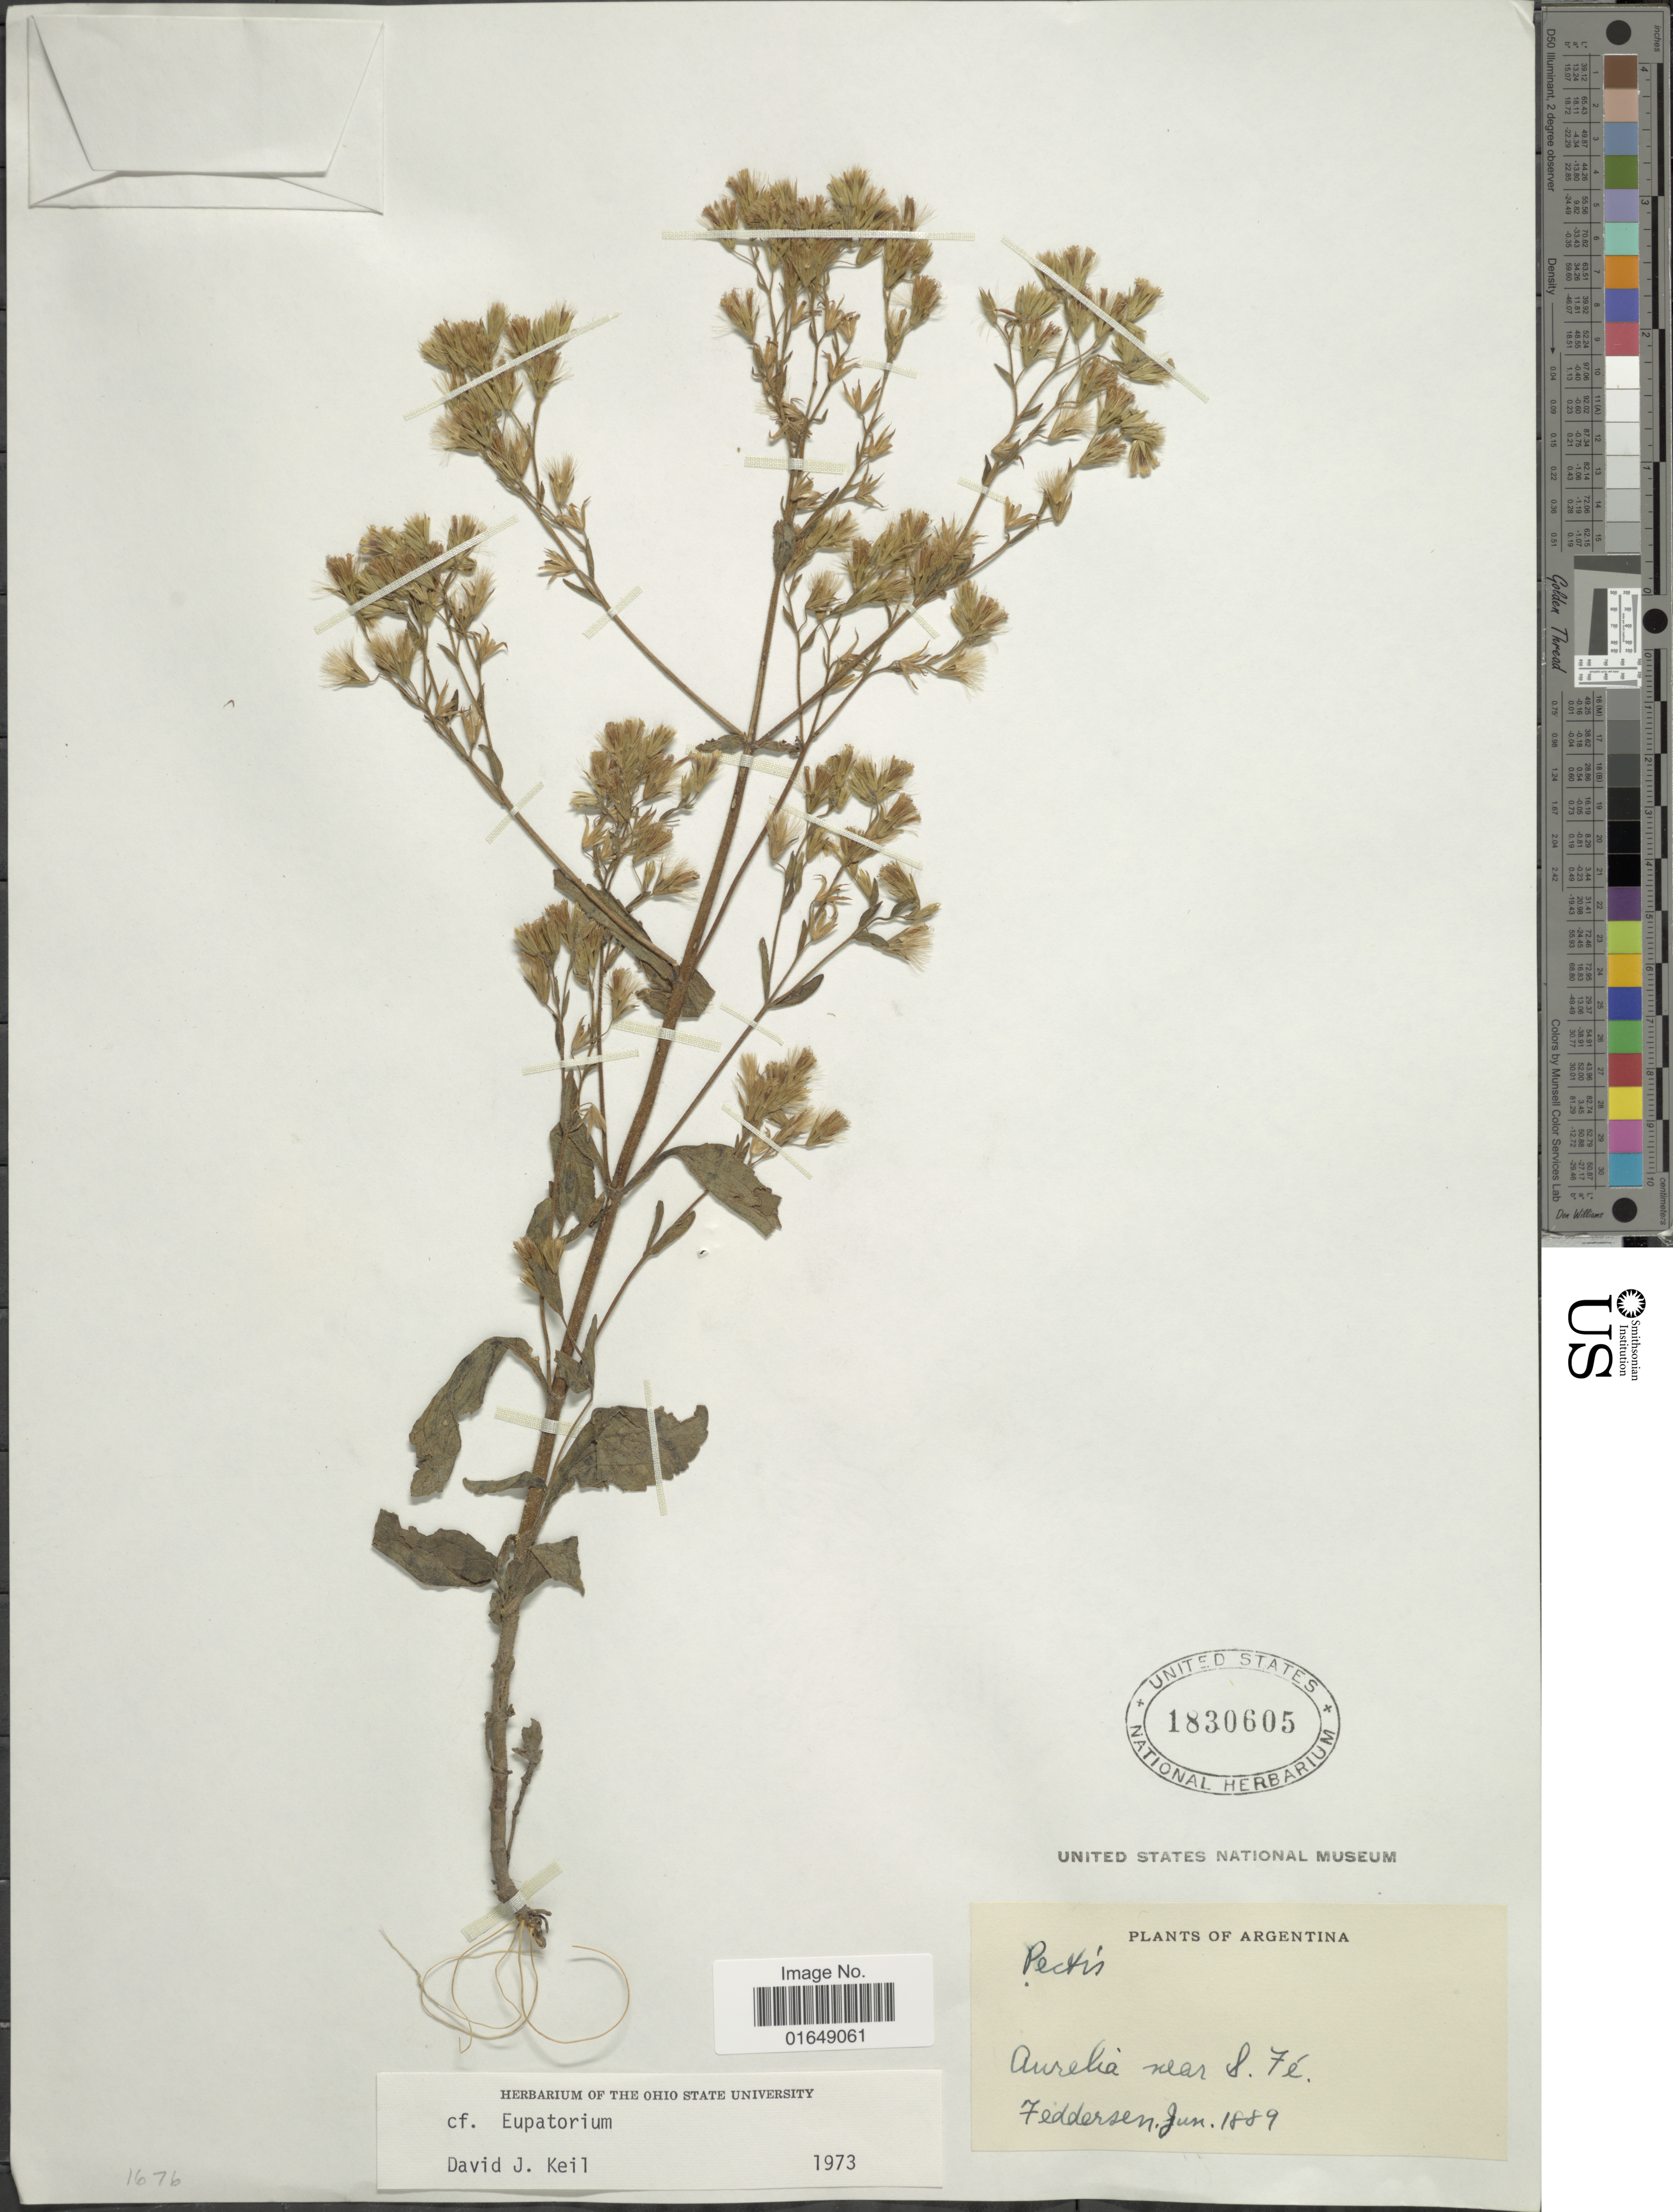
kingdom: Plantae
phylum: Tracheophyta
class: Magnoliopsida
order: Asterales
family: Asteraceae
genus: Stevia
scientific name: Stevia sp.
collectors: Feddersen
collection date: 1889-06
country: Argentina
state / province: Santa Fe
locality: Aurelia near S. Fé.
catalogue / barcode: US 1830605